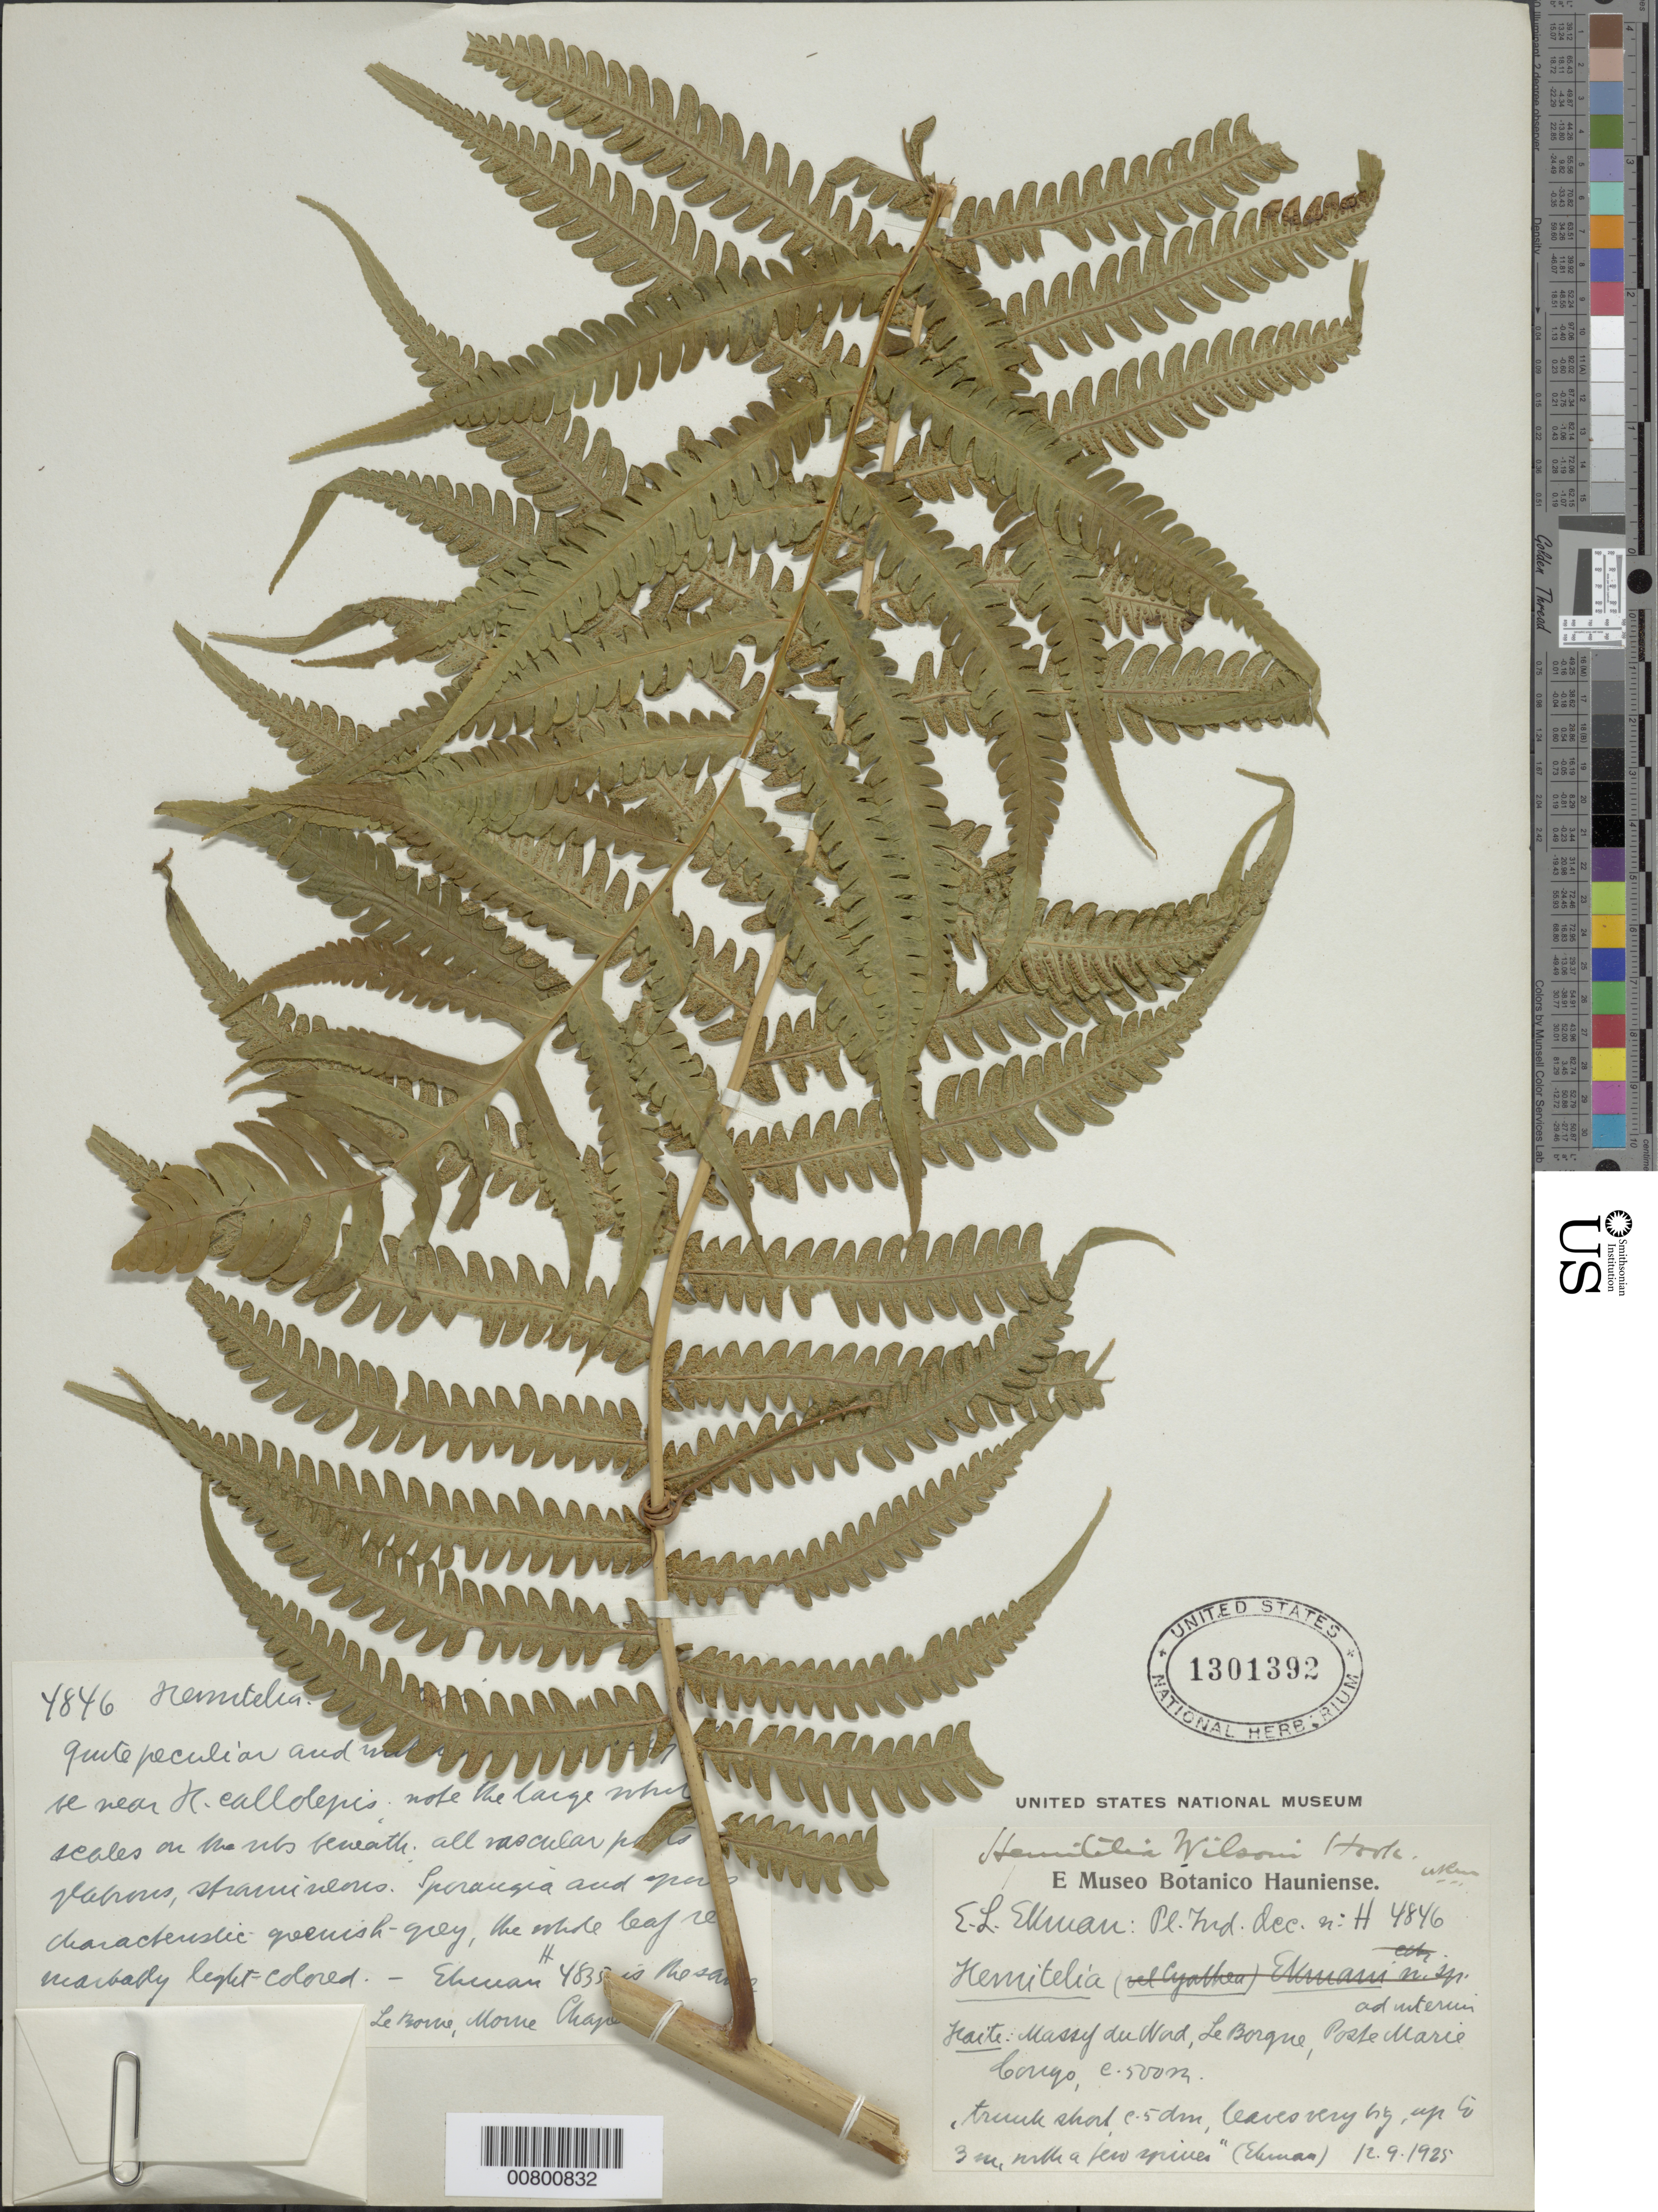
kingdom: Plantae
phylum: Tracheophyta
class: Polypodiopsida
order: Cyatheales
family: Cyatheaceae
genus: Cyathea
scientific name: Cyathea arborea x C. horrida (L.) Sm.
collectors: E. L. Ekman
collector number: H 4846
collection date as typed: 12 Sep 1929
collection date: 1929-09-12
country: Haiti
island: Hispaniola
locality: Massif du Nord, Le Borgne, Poste Marie Corigo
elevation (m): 500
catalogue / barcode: US 1301392